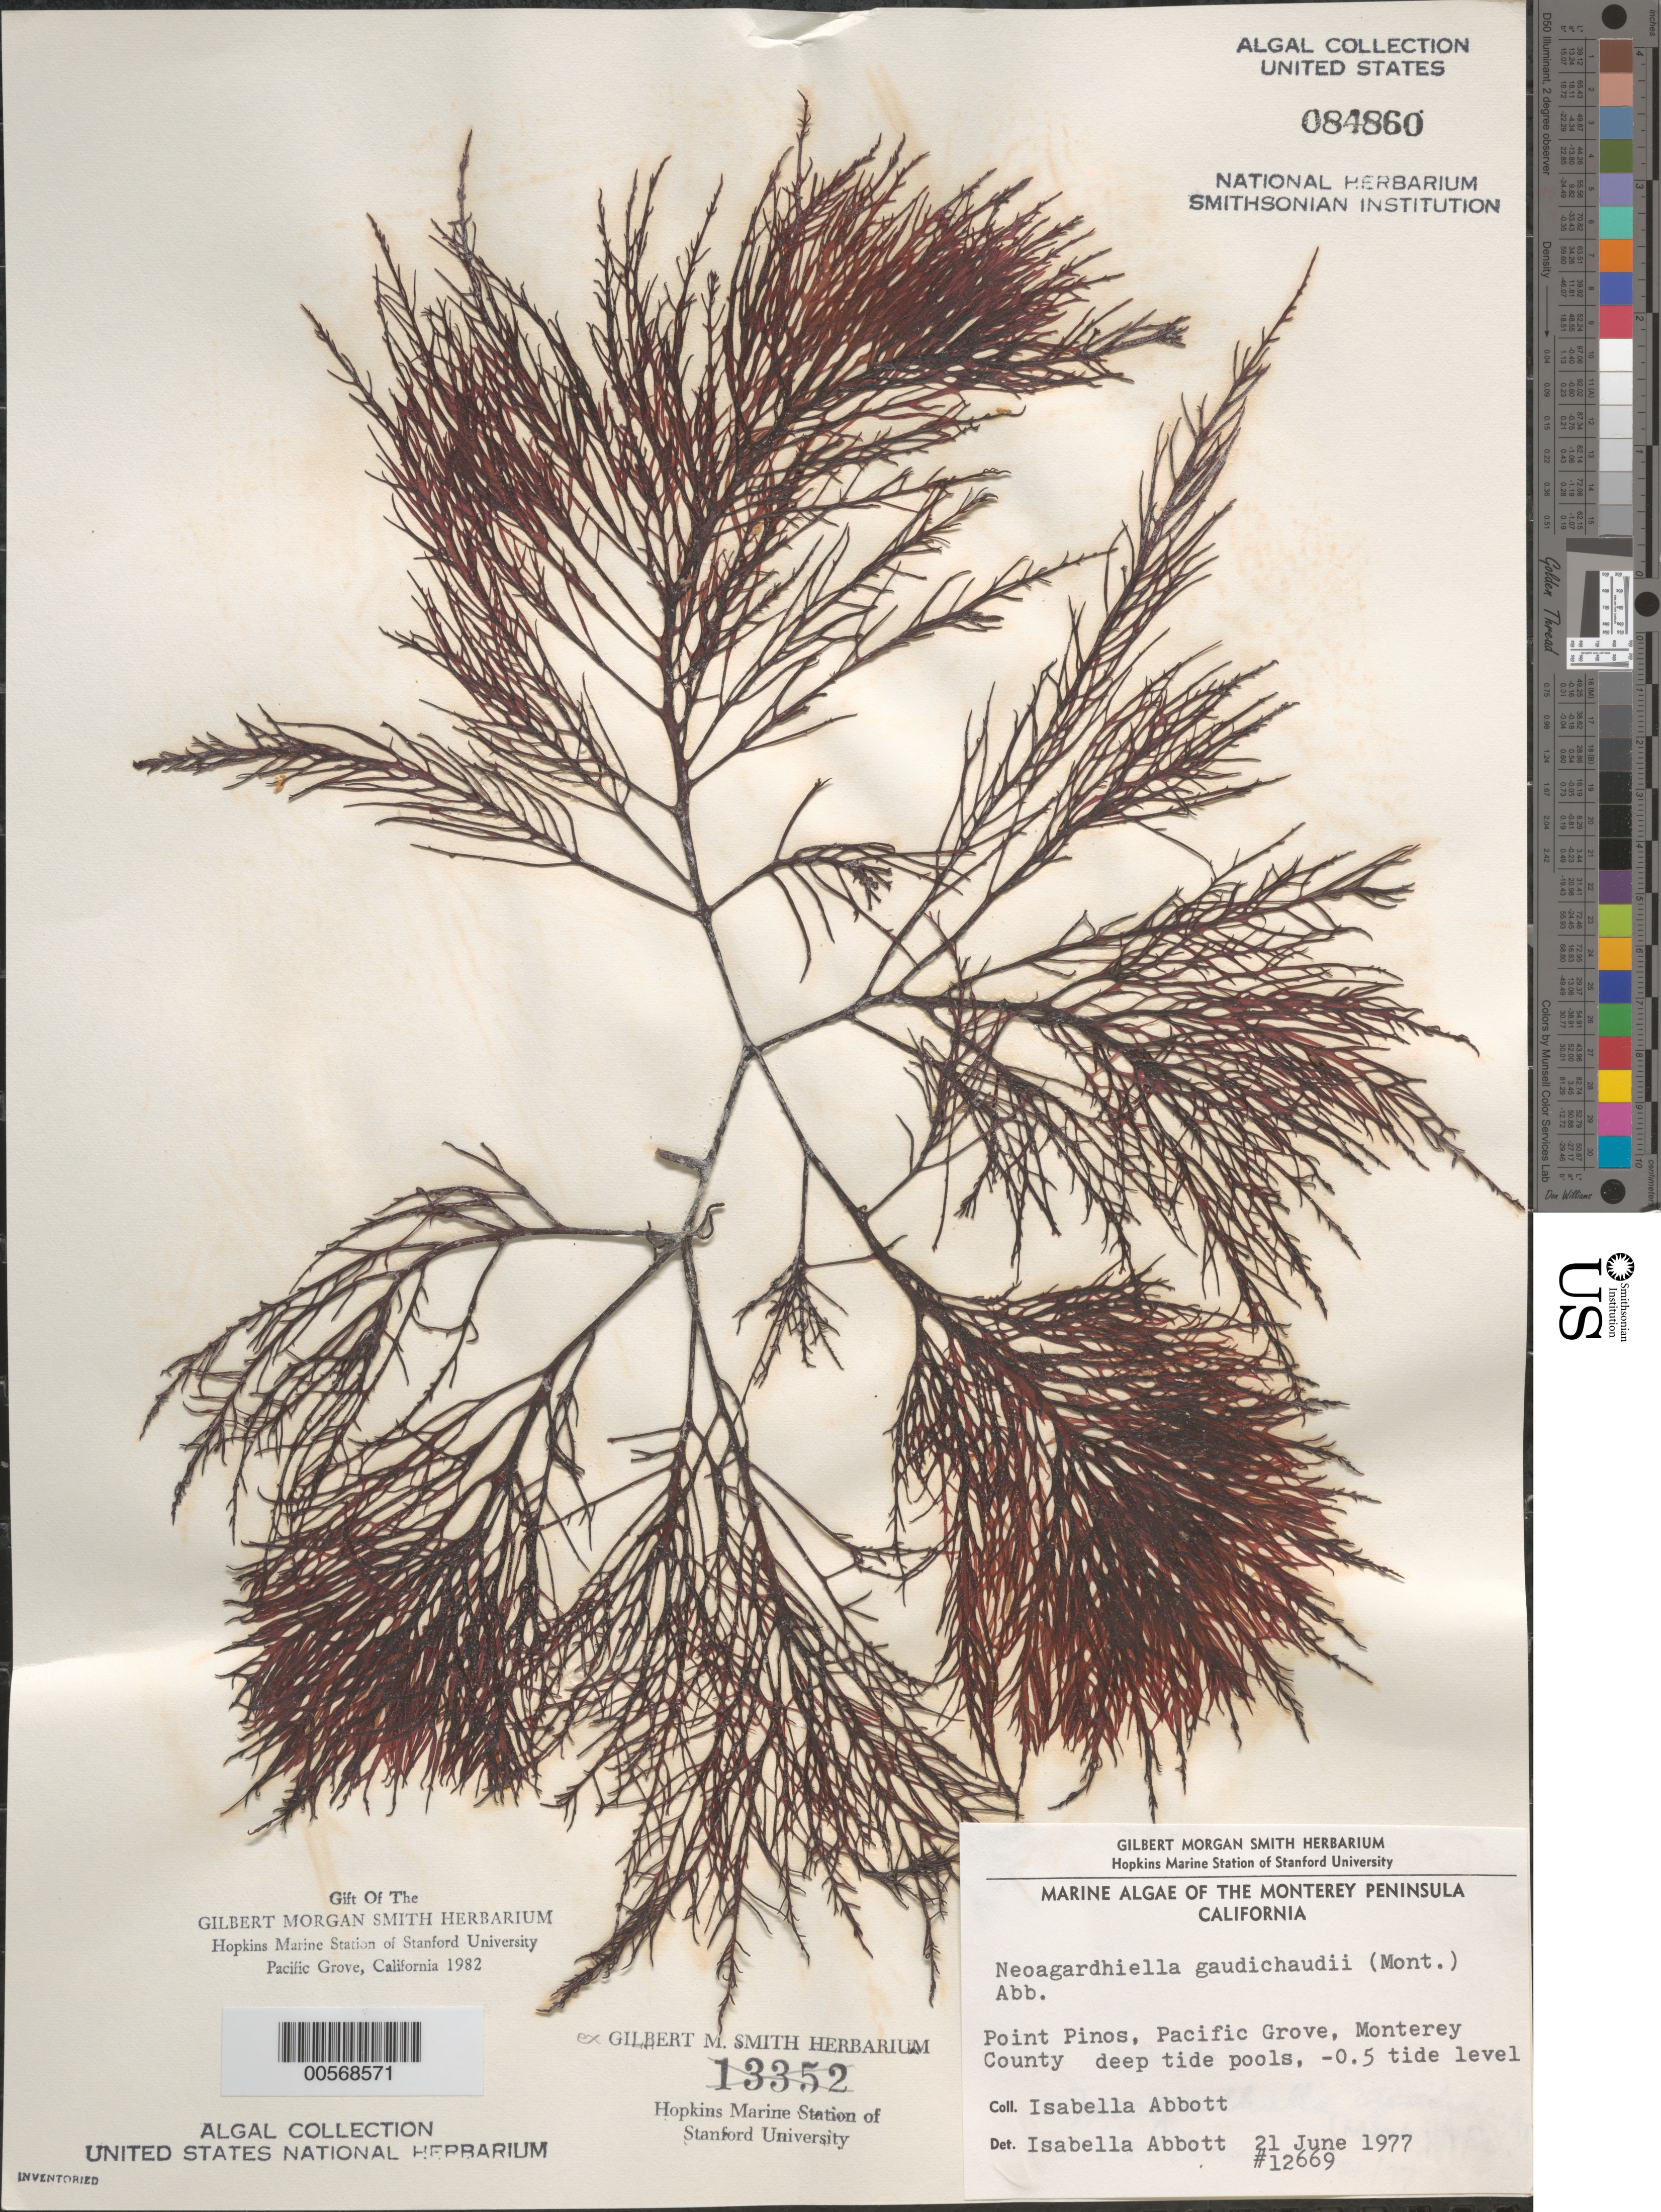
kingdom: Plantae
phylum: Rhodophyta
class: Florideophyceae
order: Gigartinales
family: Solieriaceae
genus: Sarcodiotheca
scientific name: Sarcodiotheca gaudichaudii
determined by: Algae name updating Project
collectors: I. A. Abbott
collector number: IAA 12669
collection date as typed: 21 Jun 1977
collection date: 1977-06-21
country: United States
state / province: California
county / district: Monterey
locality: Point Pinos, Pacific Grove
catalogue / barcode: US 84860